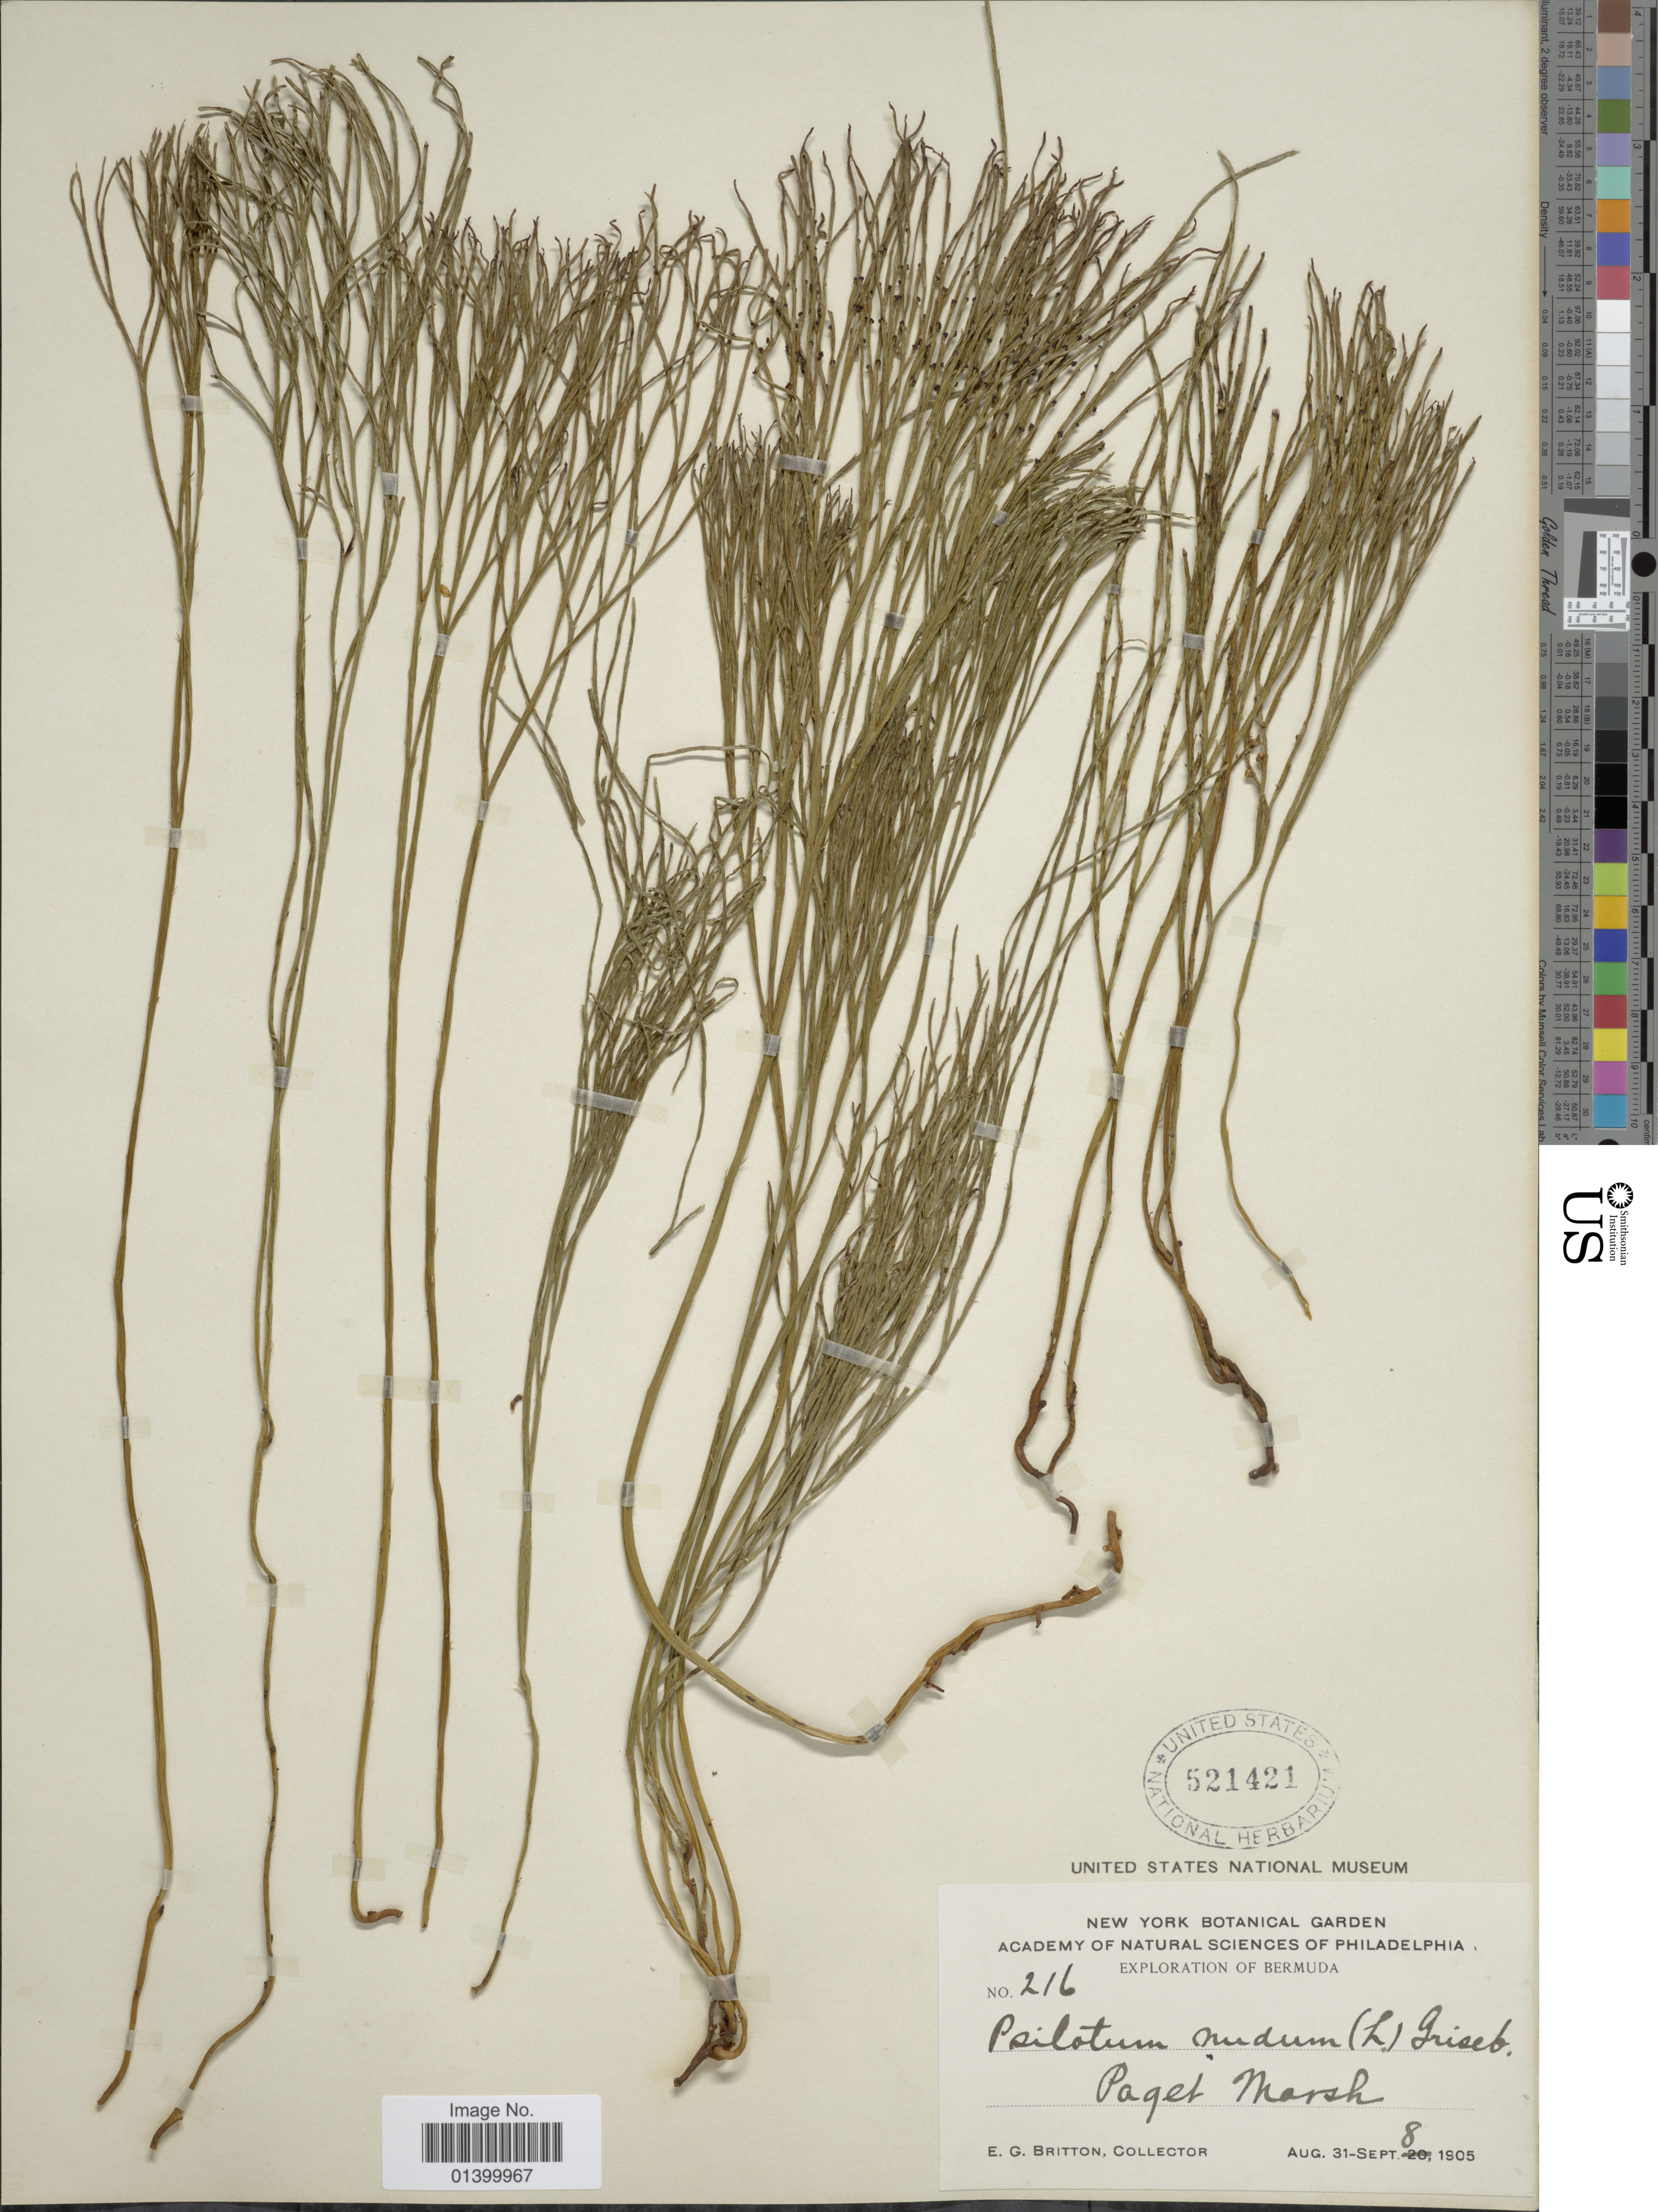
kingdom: Plantae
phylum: Tracheophyta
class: Polypodiopsida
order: Psilotales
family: Psilotaceae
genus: Psilotum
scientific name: Psilotum nudum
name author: (L.) P. Beauv.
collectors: E. G. Britton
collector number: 216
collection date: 1905-08-31/1905-09-08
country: Bermuda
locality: Paget Marsh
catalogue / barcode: US 521421